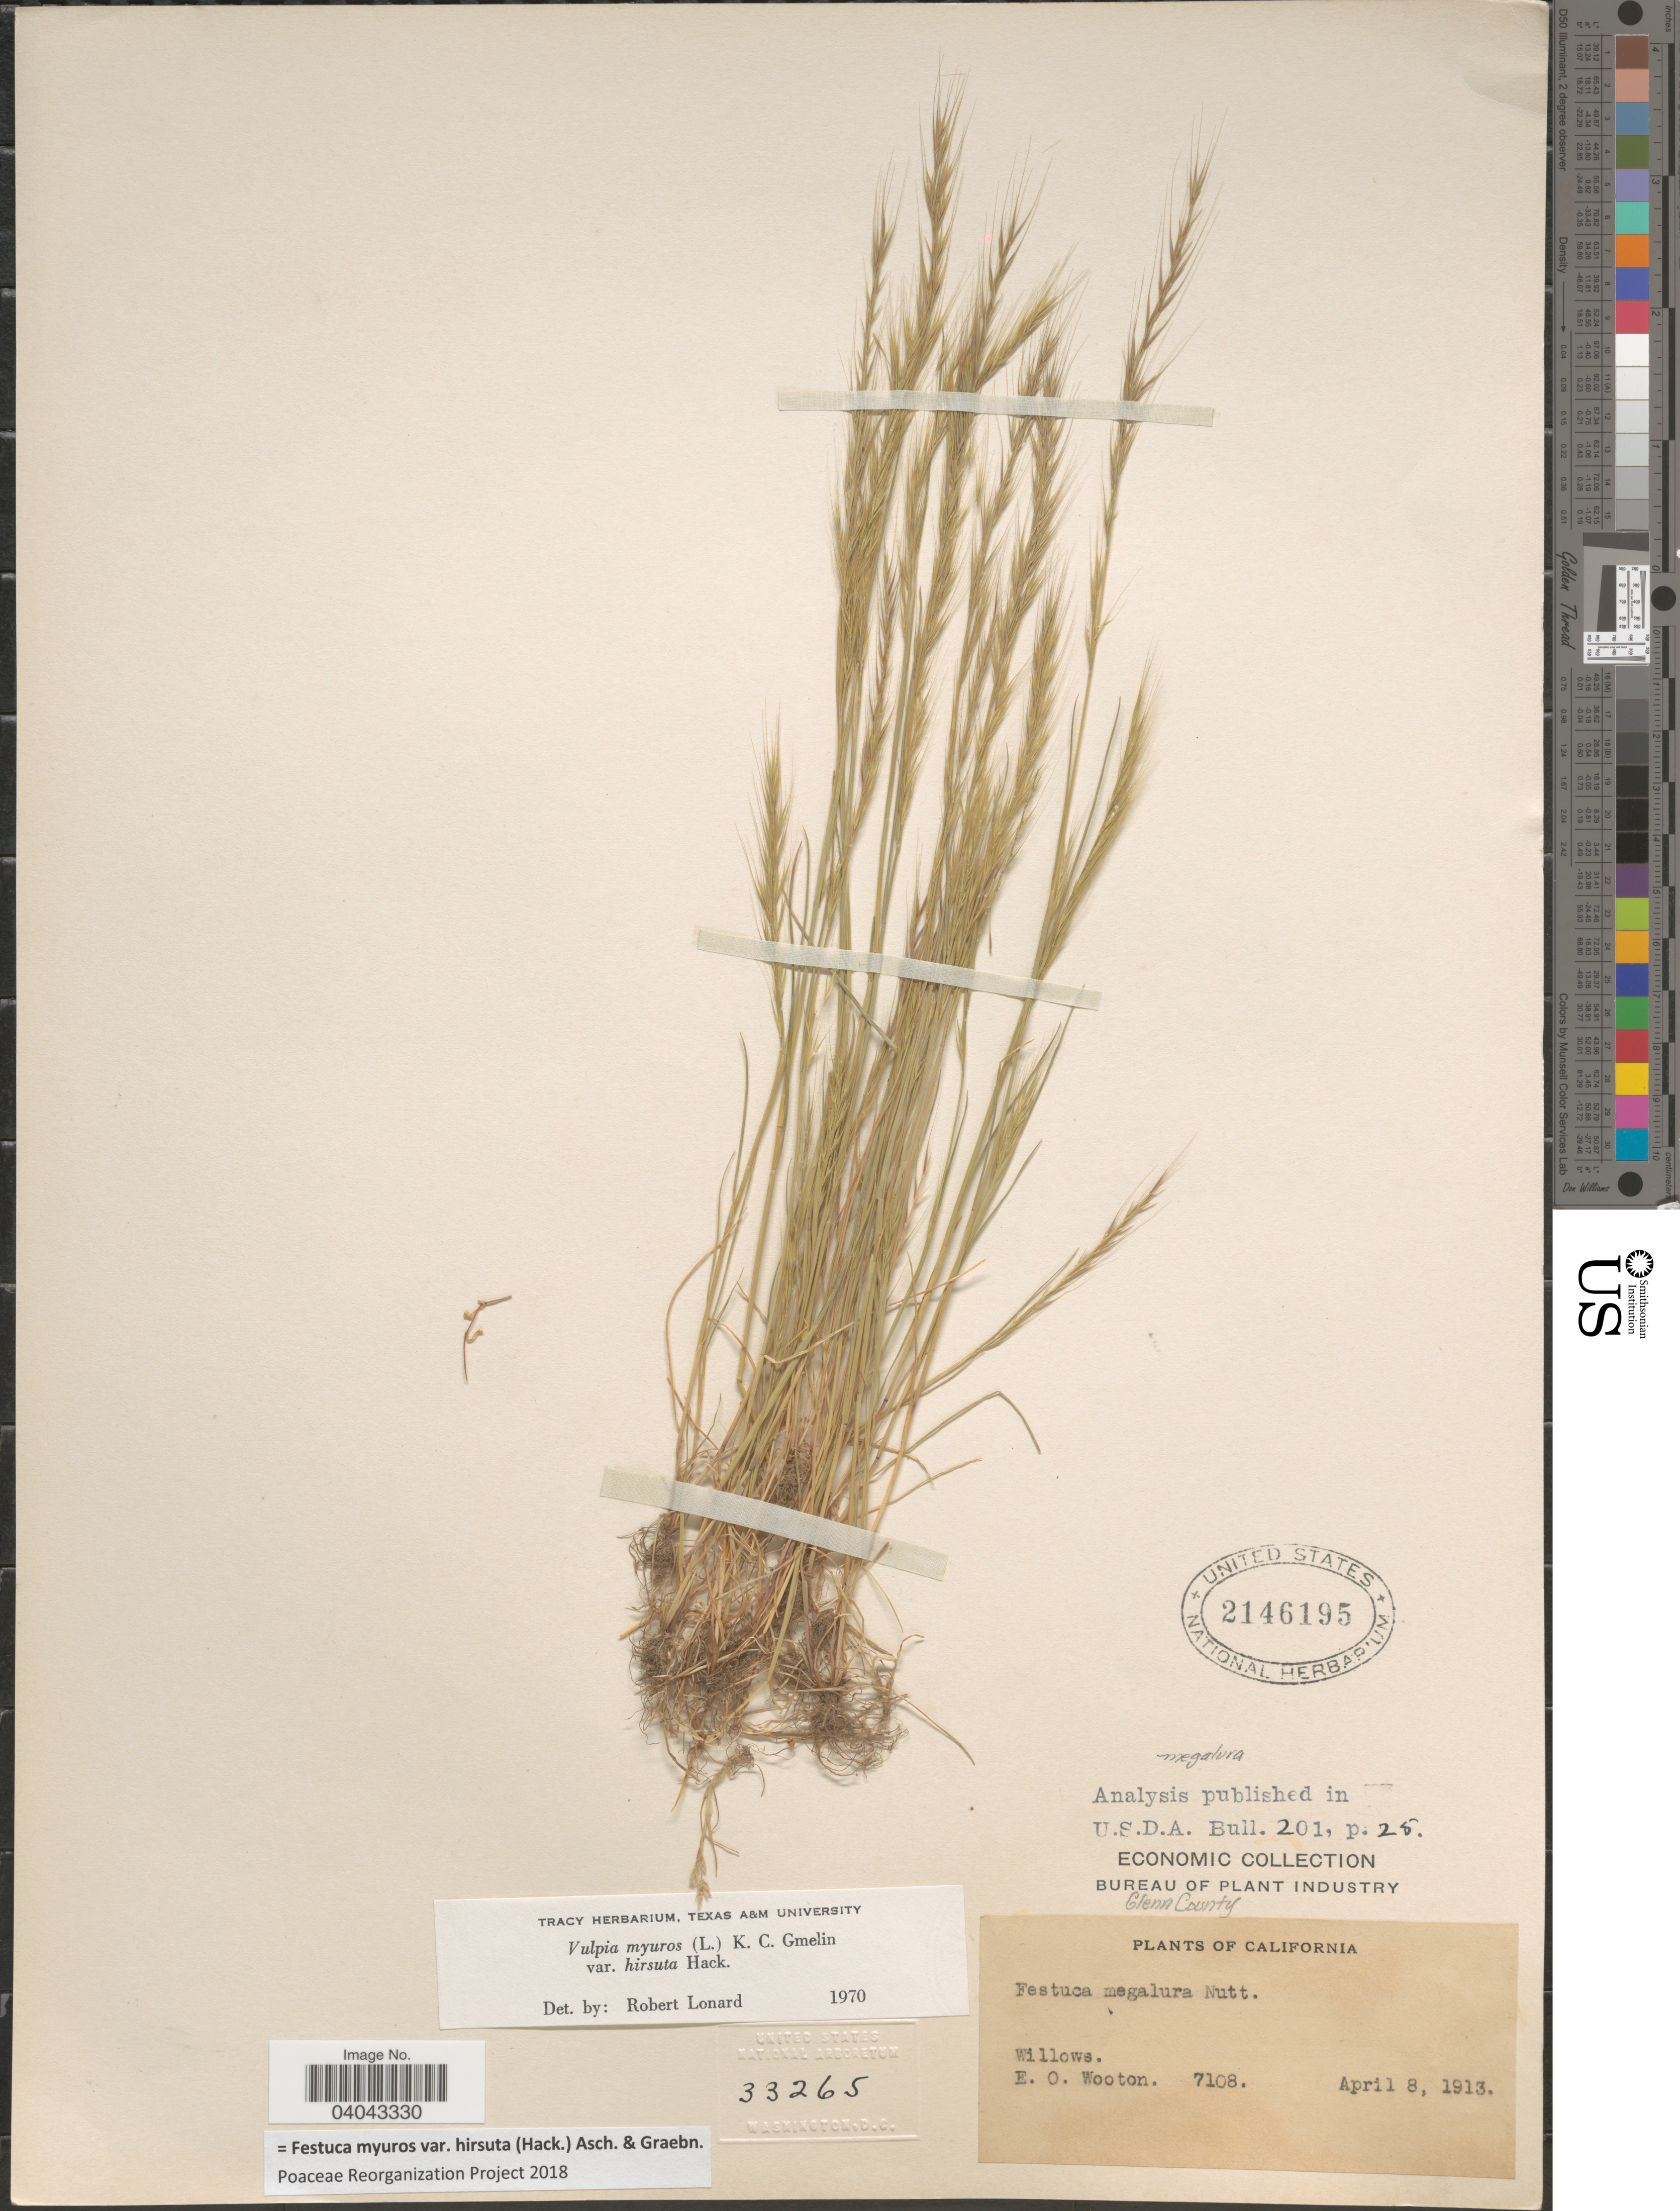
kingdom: Plantae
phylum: Tracheophyta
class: Liliopsida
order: Poales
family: Poaceae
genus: Festuca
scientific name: Festuca myuros var. hirsuta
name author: (Hack.) Asch. & Graebn.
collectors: E. O. Wooton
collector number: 7108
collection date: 1913-04-08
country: United States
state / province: California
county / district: Glenn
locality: Glenn County. Willows.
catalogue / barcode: US 2146195